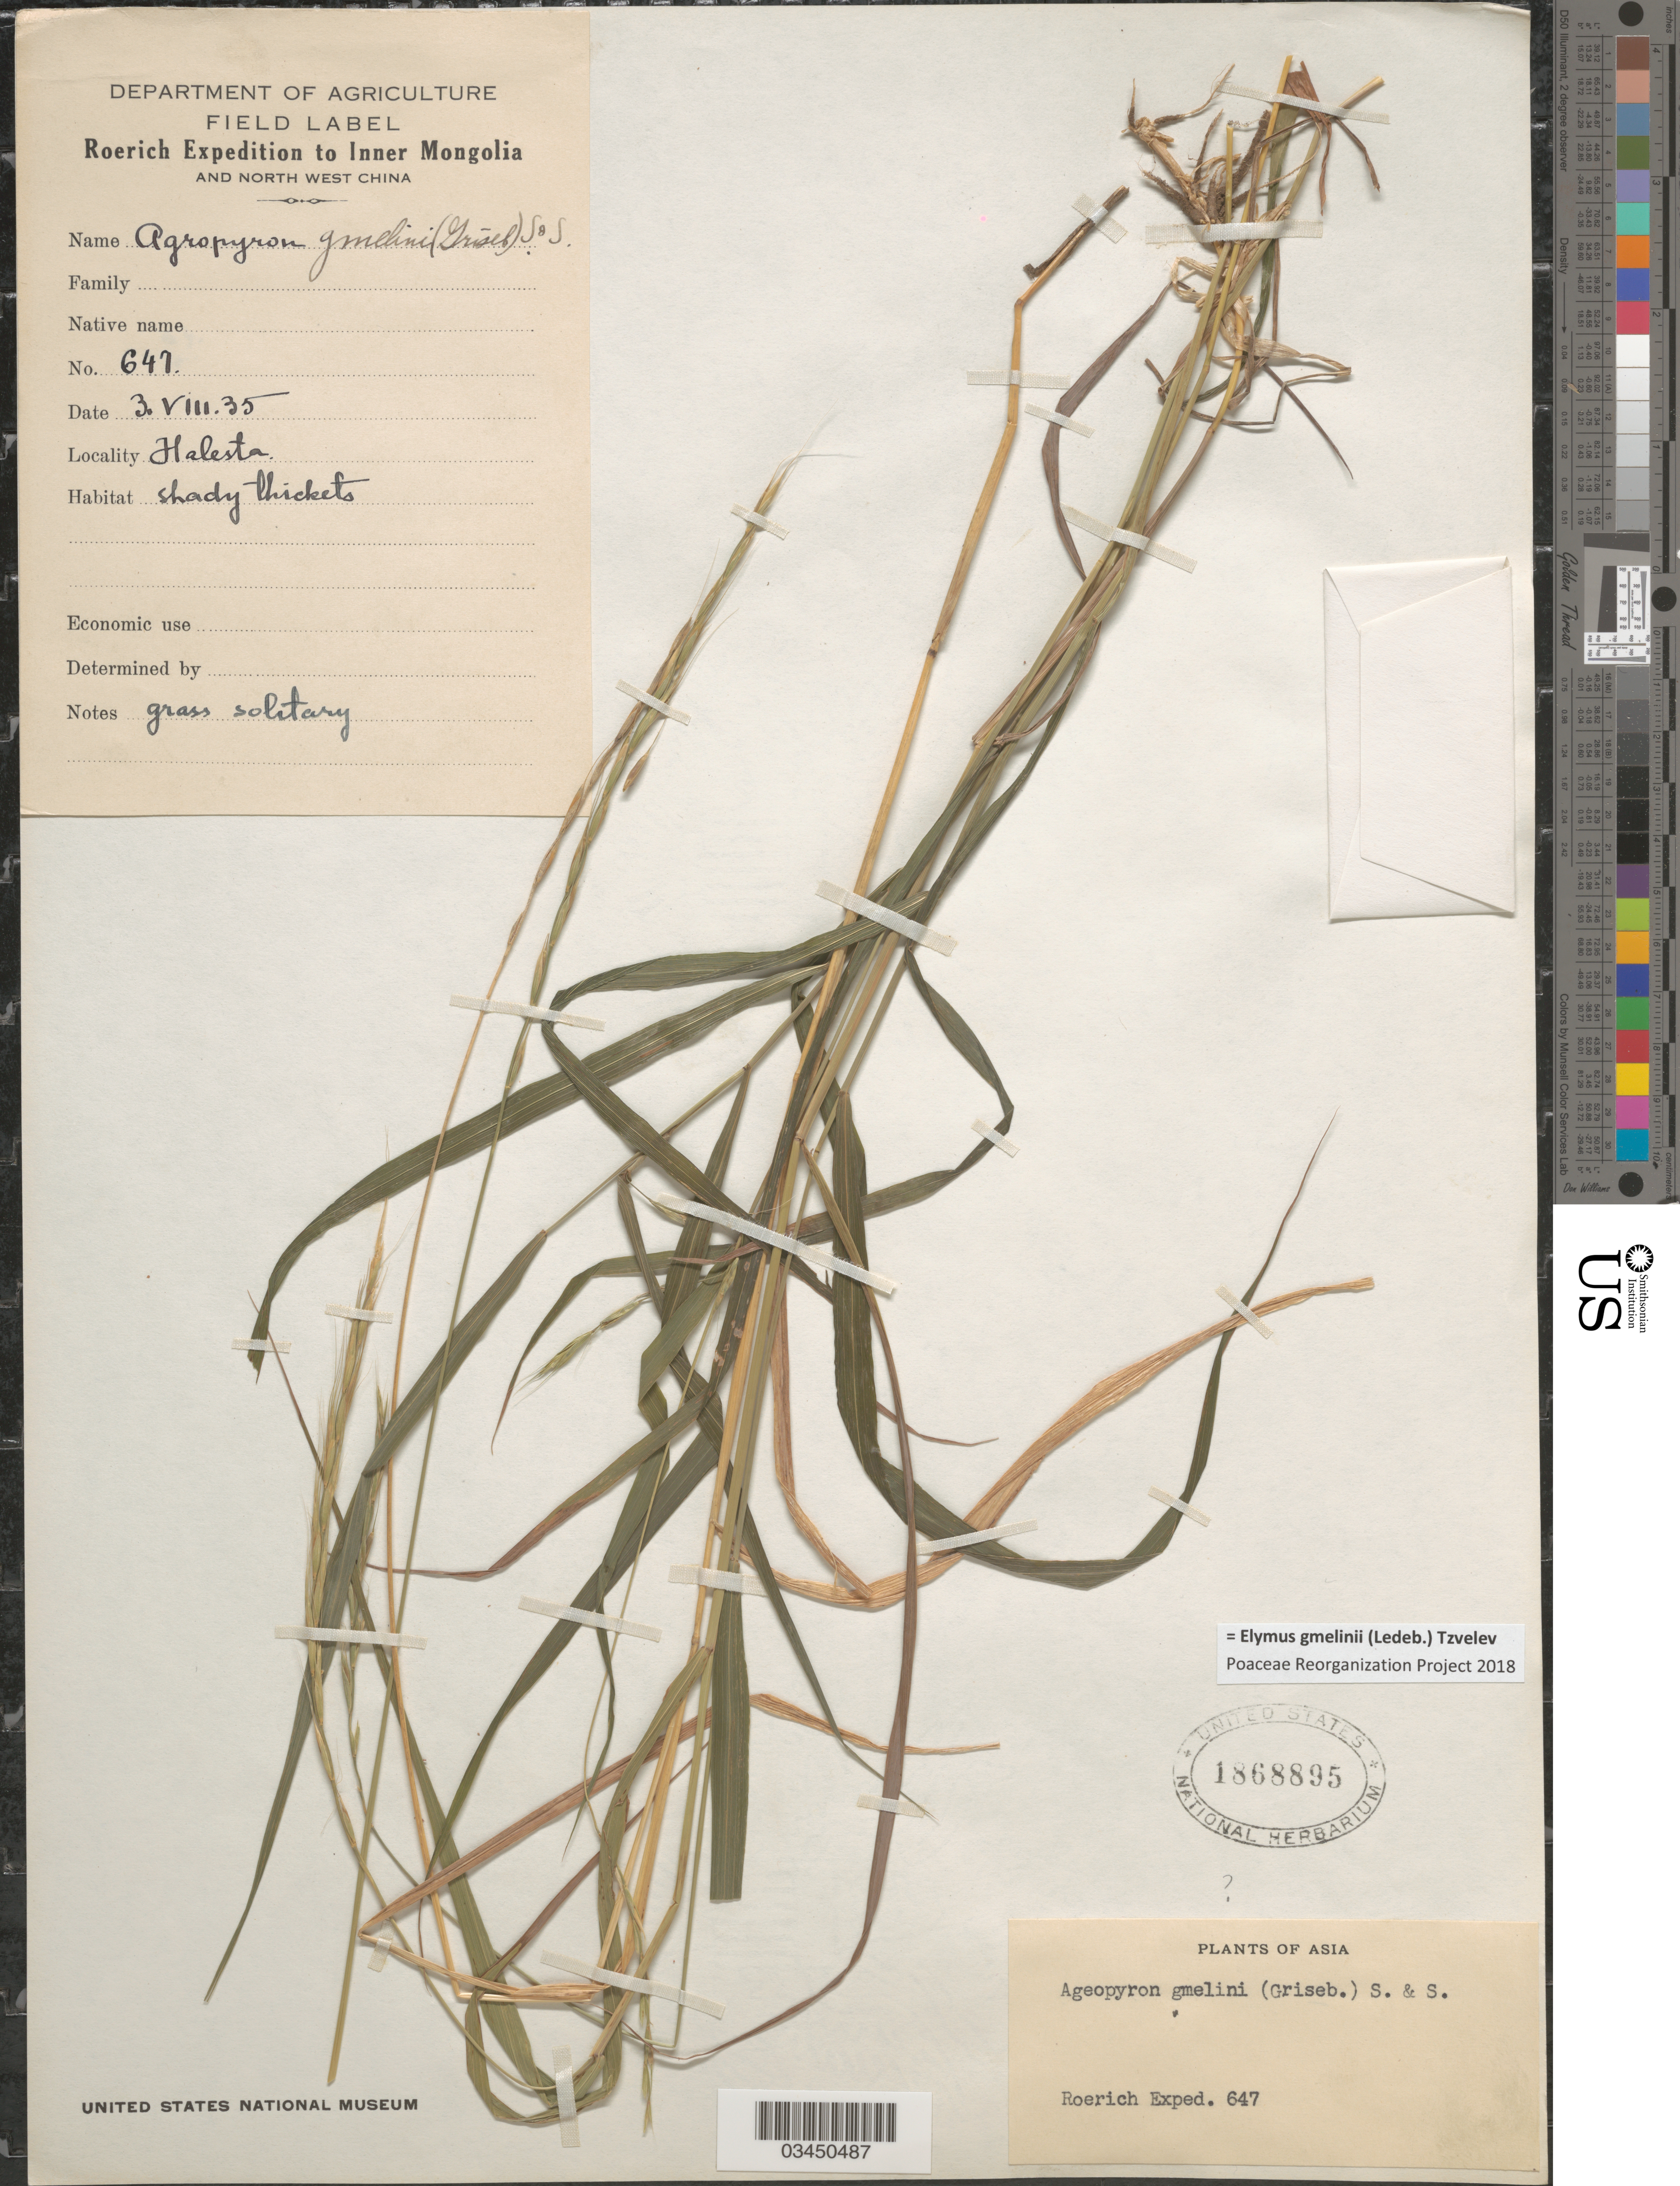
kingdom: Plantae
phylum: Tracheophyta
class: Liliopsida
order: Poales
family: Poaceae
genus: Elymus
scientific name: Elymus gmelinii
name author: (Ledeb.) Tzvelev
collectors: Roerich Expedition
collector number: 647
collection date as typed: Transcribed d/m/y: 3/8/35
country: China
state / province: Nei Monggol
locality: Inner Mongolia and North West China. Halesta. Shady thickets.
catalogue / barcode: US 1868895